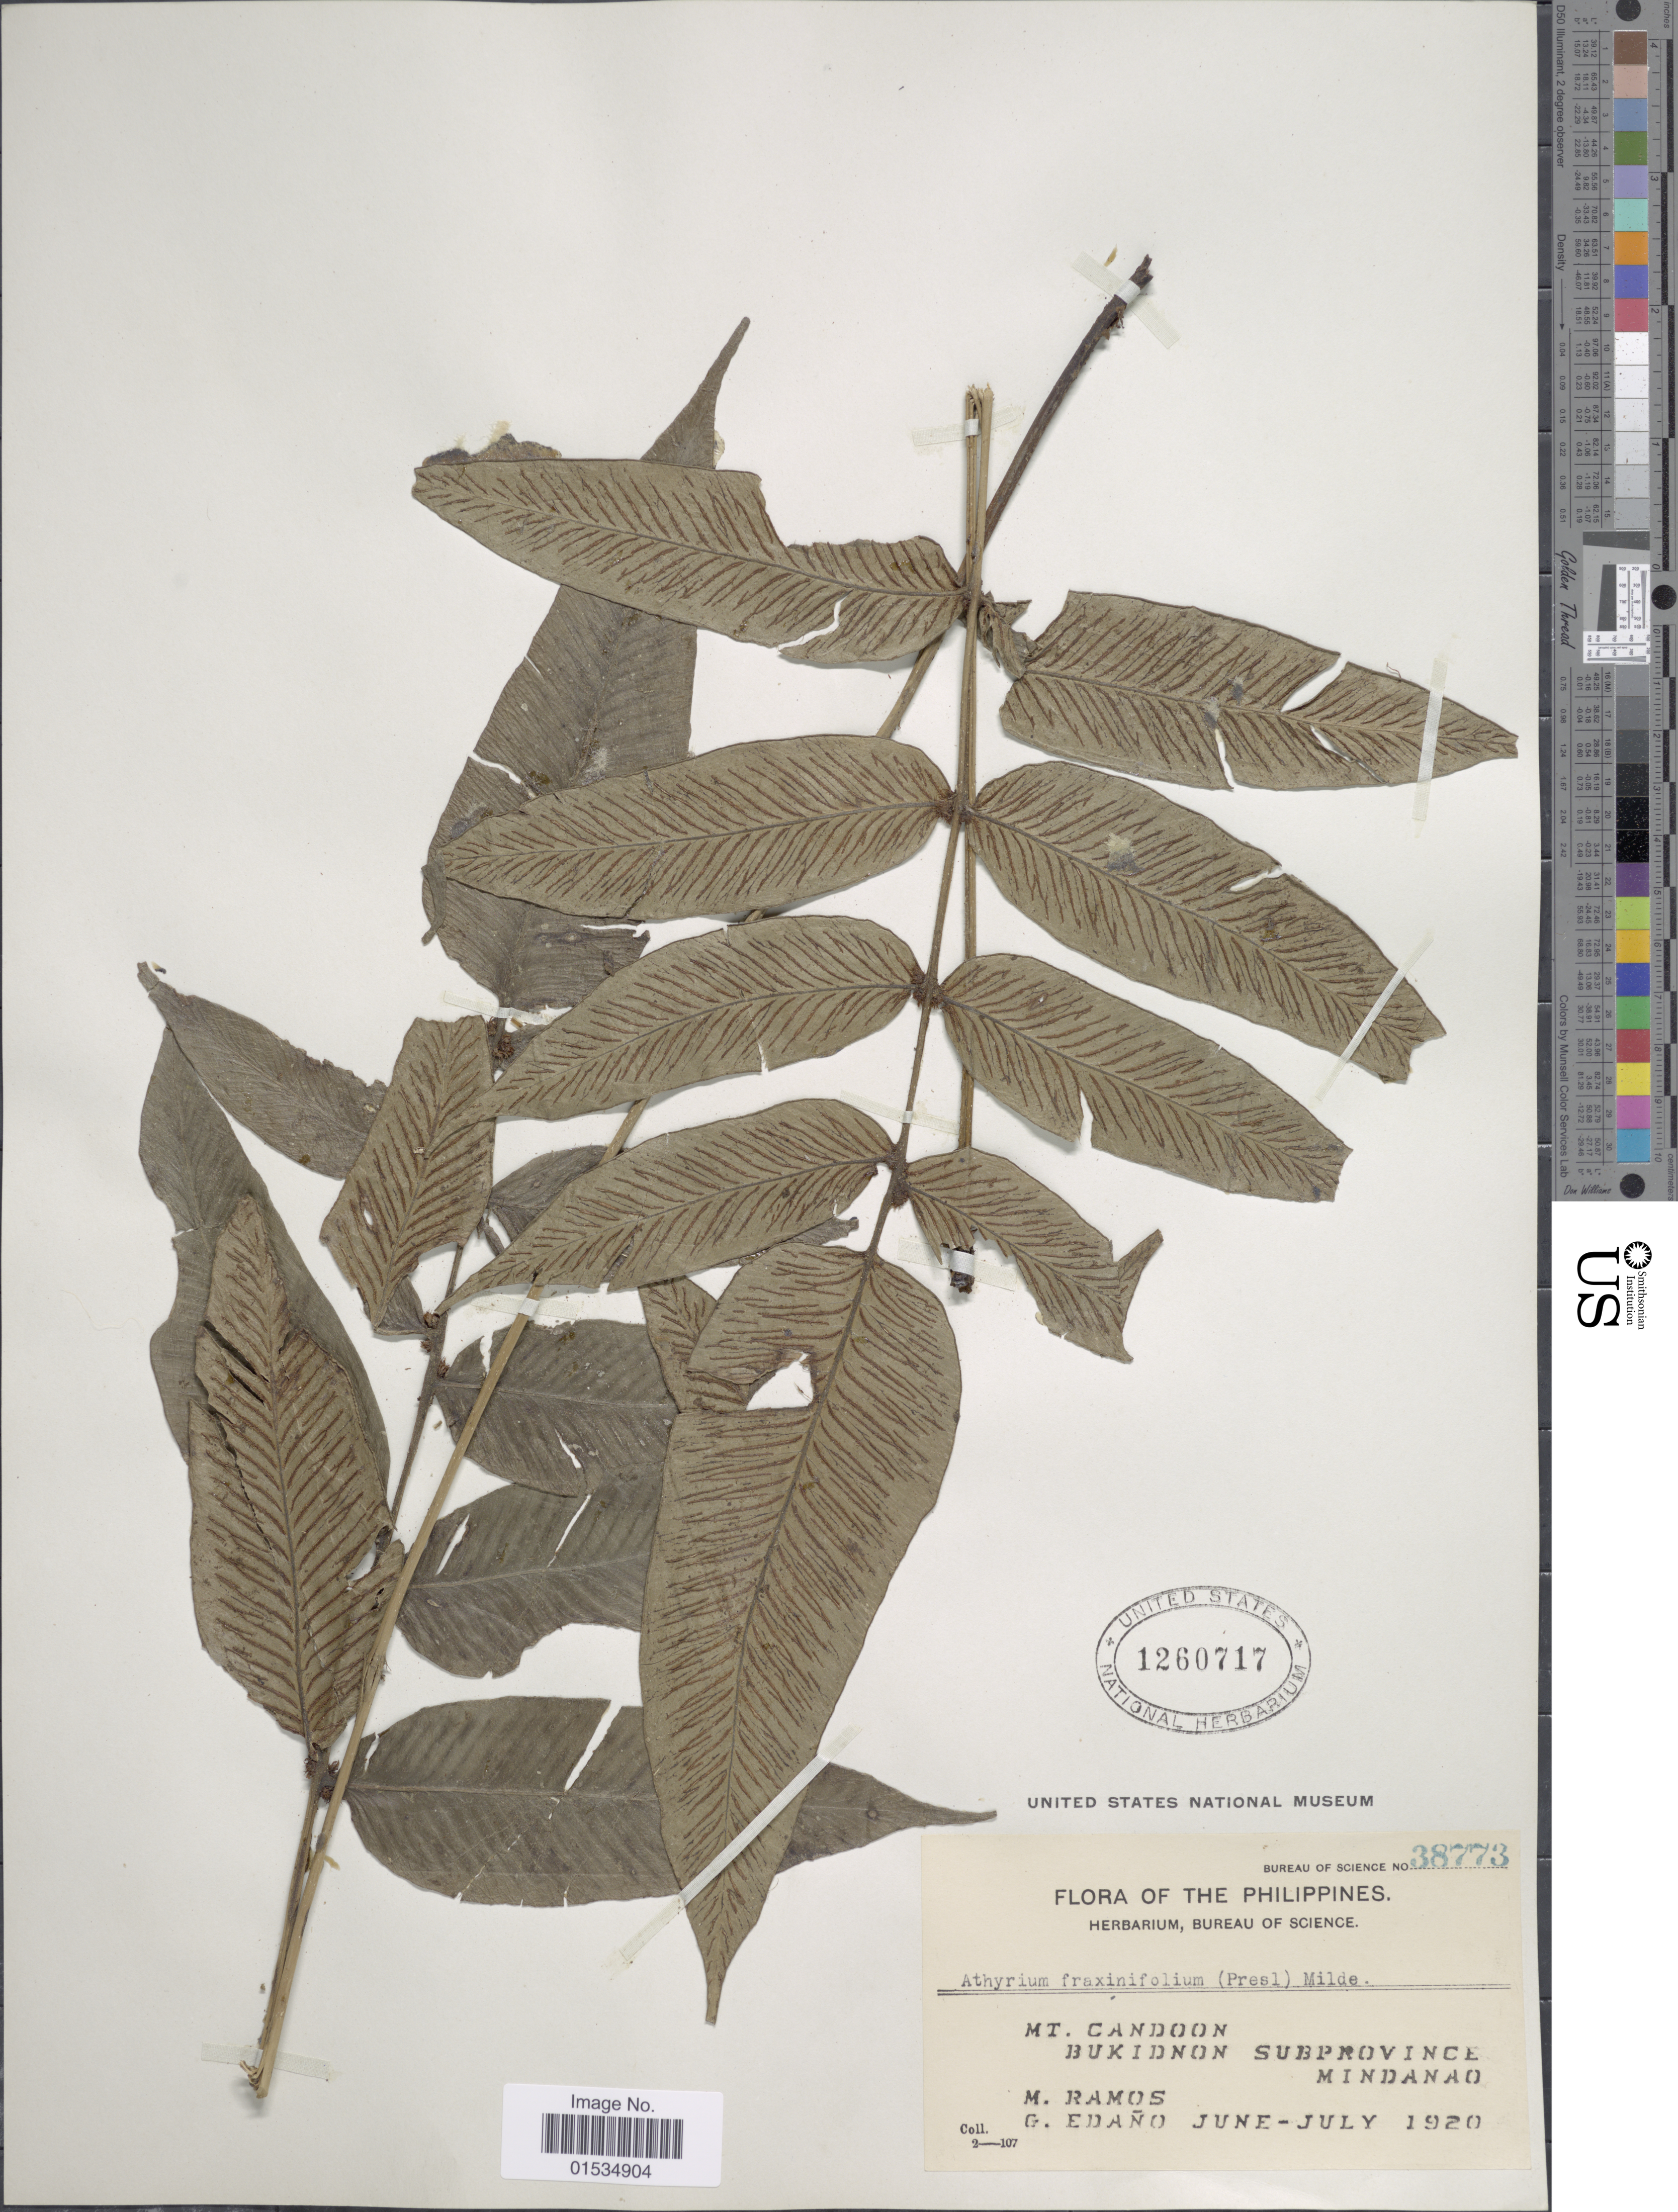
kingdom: Plantae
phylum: Tracheophyta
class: Polypodiopsida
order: Polypodiales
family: Athyriaceae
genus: Diplazium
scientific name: Diplazium fraxinifolium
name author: C. Presl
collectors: M. Ramos & G. Edaño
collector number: Bureau of Science 38773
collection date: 1920-06/1920-07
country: Philippines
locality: Mt. Candoon, Bukidnon, Subprovince, Mindanao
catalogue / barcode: US 1260717